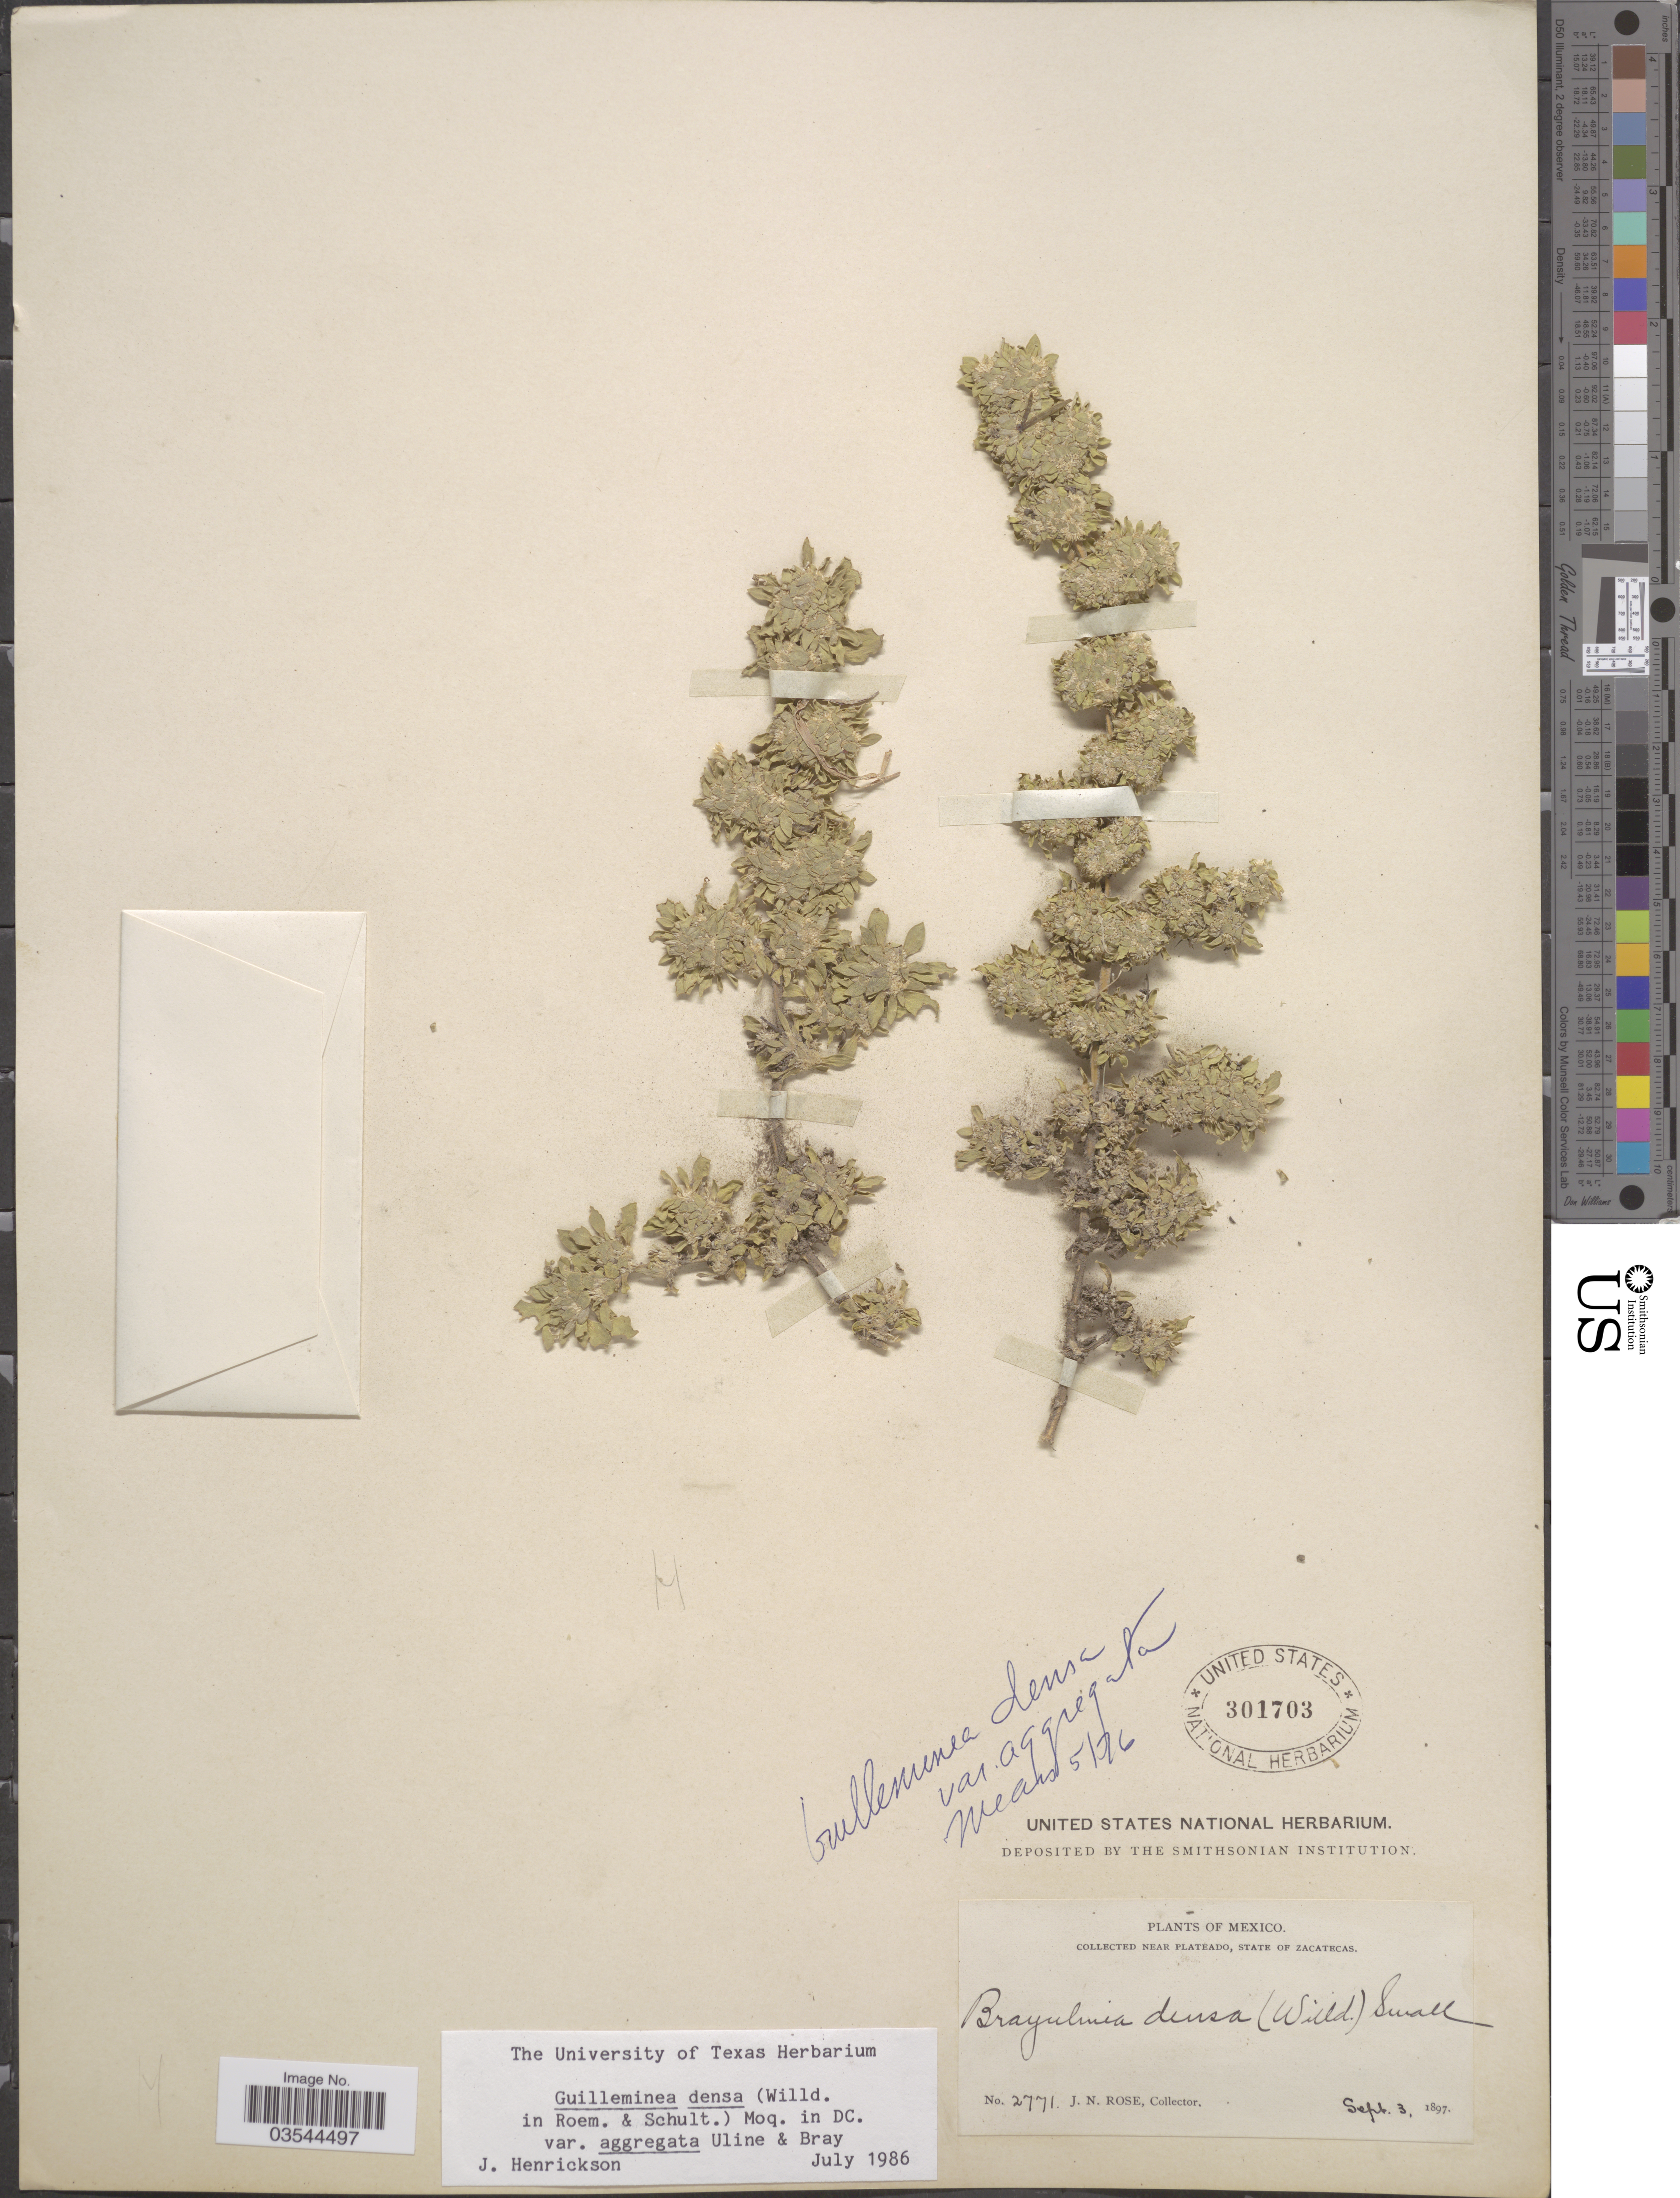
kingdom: Plantae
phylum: Tracheophyta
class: Magnoliopsida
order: Caryophyllales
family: Amaranthaceae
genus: Guilleminea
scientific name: Guilleminea densa var. aggregata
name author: Uline & W.L. Bray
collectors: J. N. Rose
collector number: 2771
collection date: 1897-09-03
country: Mexico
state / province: Zacatecas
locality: Near Plateado.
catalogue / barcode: US 301703